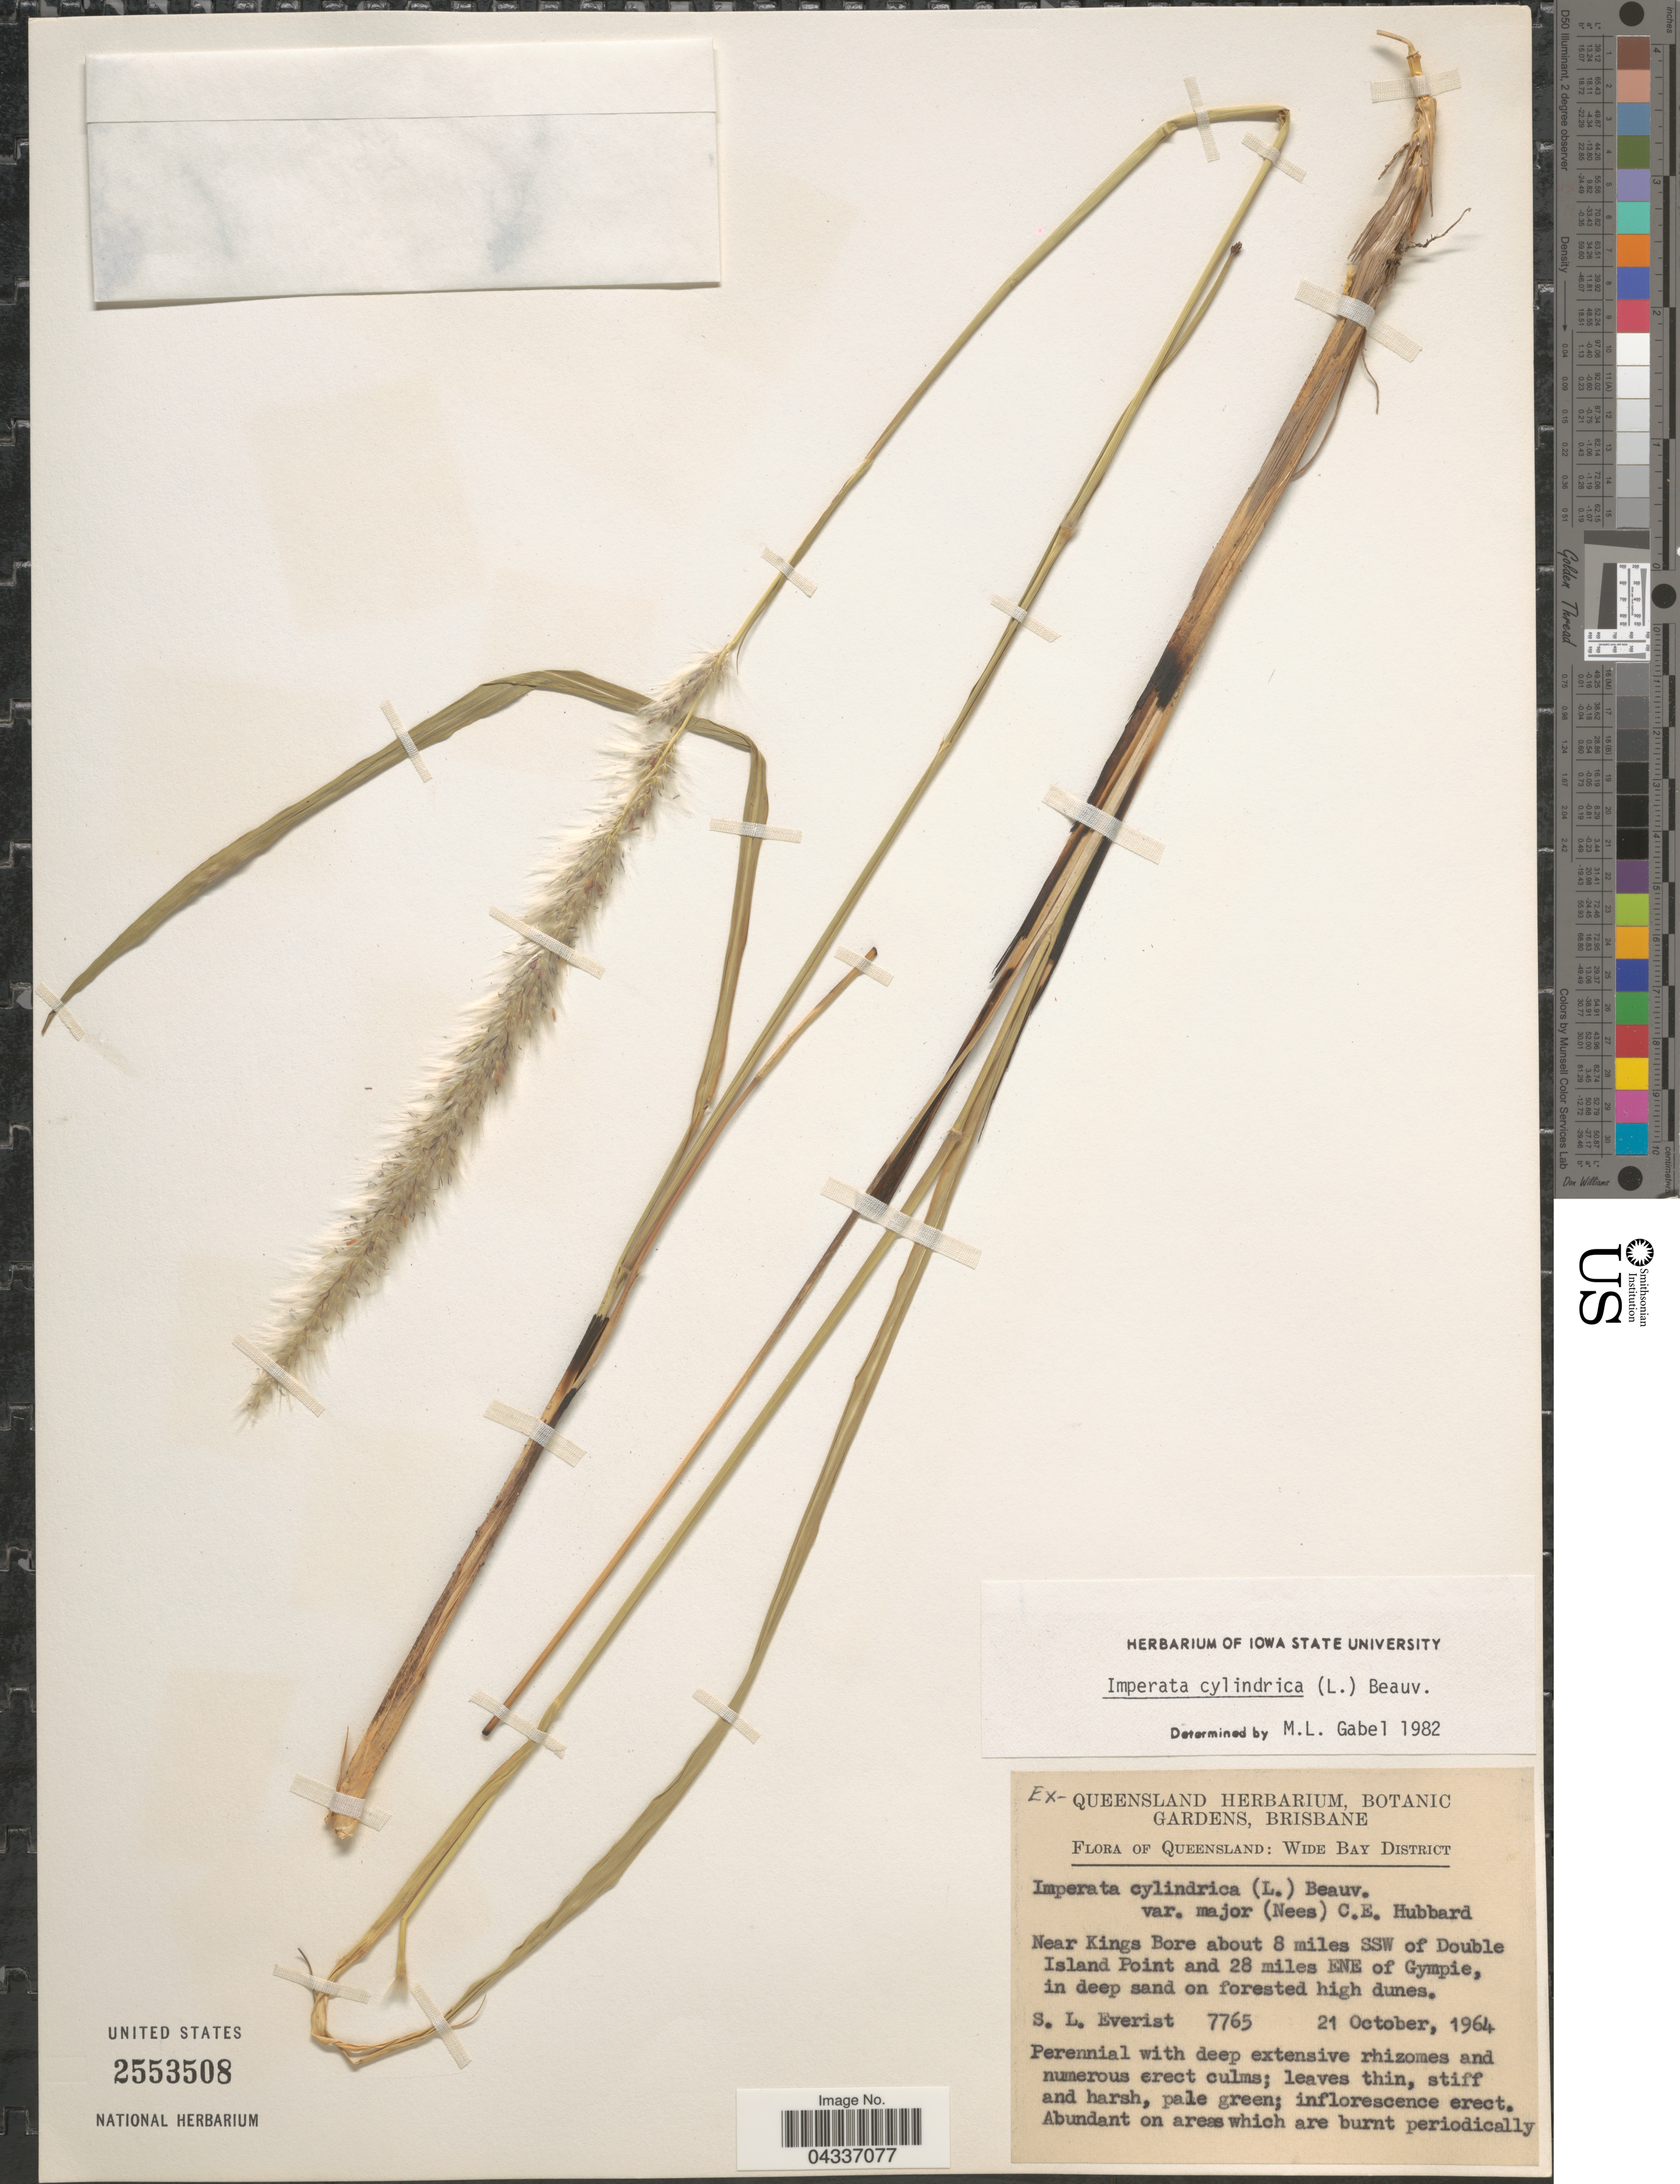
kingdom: Plantae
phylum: Tracheophyta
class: Liliopsida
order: Poales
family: Poaceae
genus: Imperata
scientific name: Imperata cylindrica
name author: (L.) P. Beauv.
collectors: S. Everist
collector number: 7765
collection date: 1964-10-21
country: Australia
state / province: Queensland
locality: Wide Bay District. Near Kings Bore about 8 miles SSW of Double Island Point and 28 miles ENE of Gympie.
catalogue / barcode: US 2553508